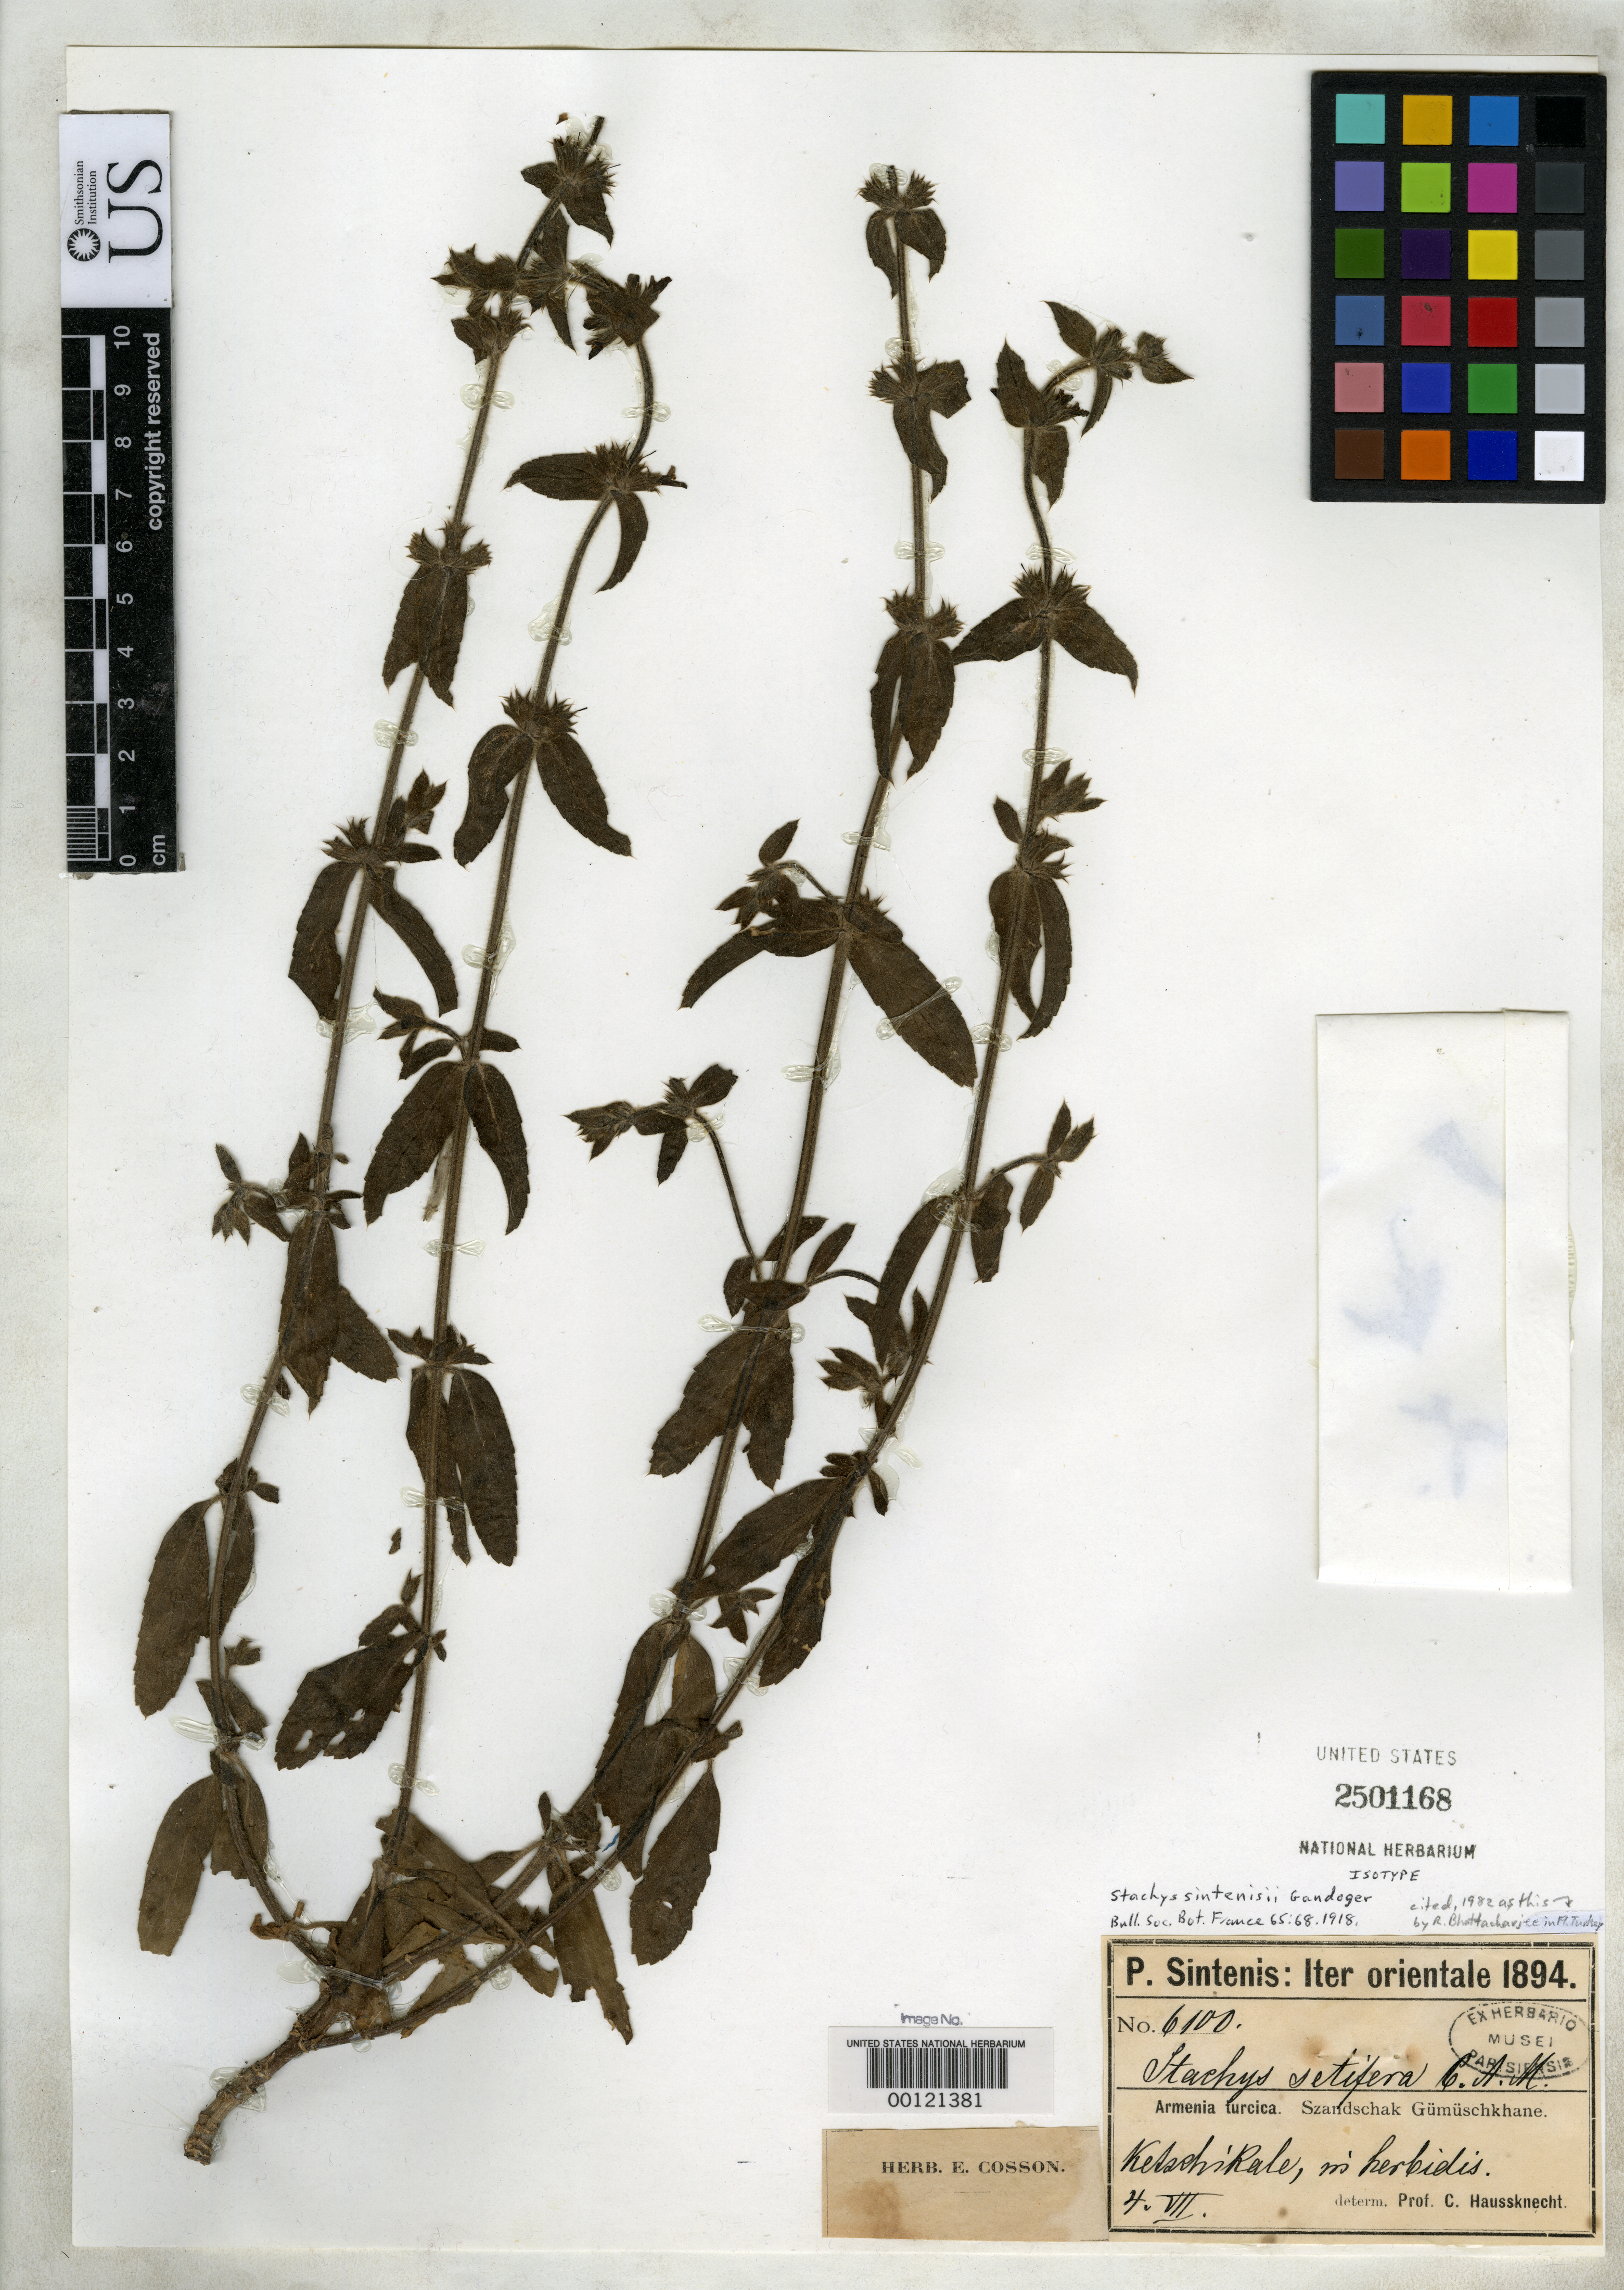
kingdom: Plantae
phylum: Tracheophyta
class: Magnoliopsida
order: Lamiales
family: Lamiaceae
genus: Stachys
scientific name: Stachys sintenisii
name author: Gand.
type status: Isotype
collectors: P. Sintenis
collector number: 6100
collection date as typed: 04 Jul 1894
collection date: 1894-07-04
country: Turkey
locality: Szandschak Gumuschkhane.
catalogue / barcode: US 2501168